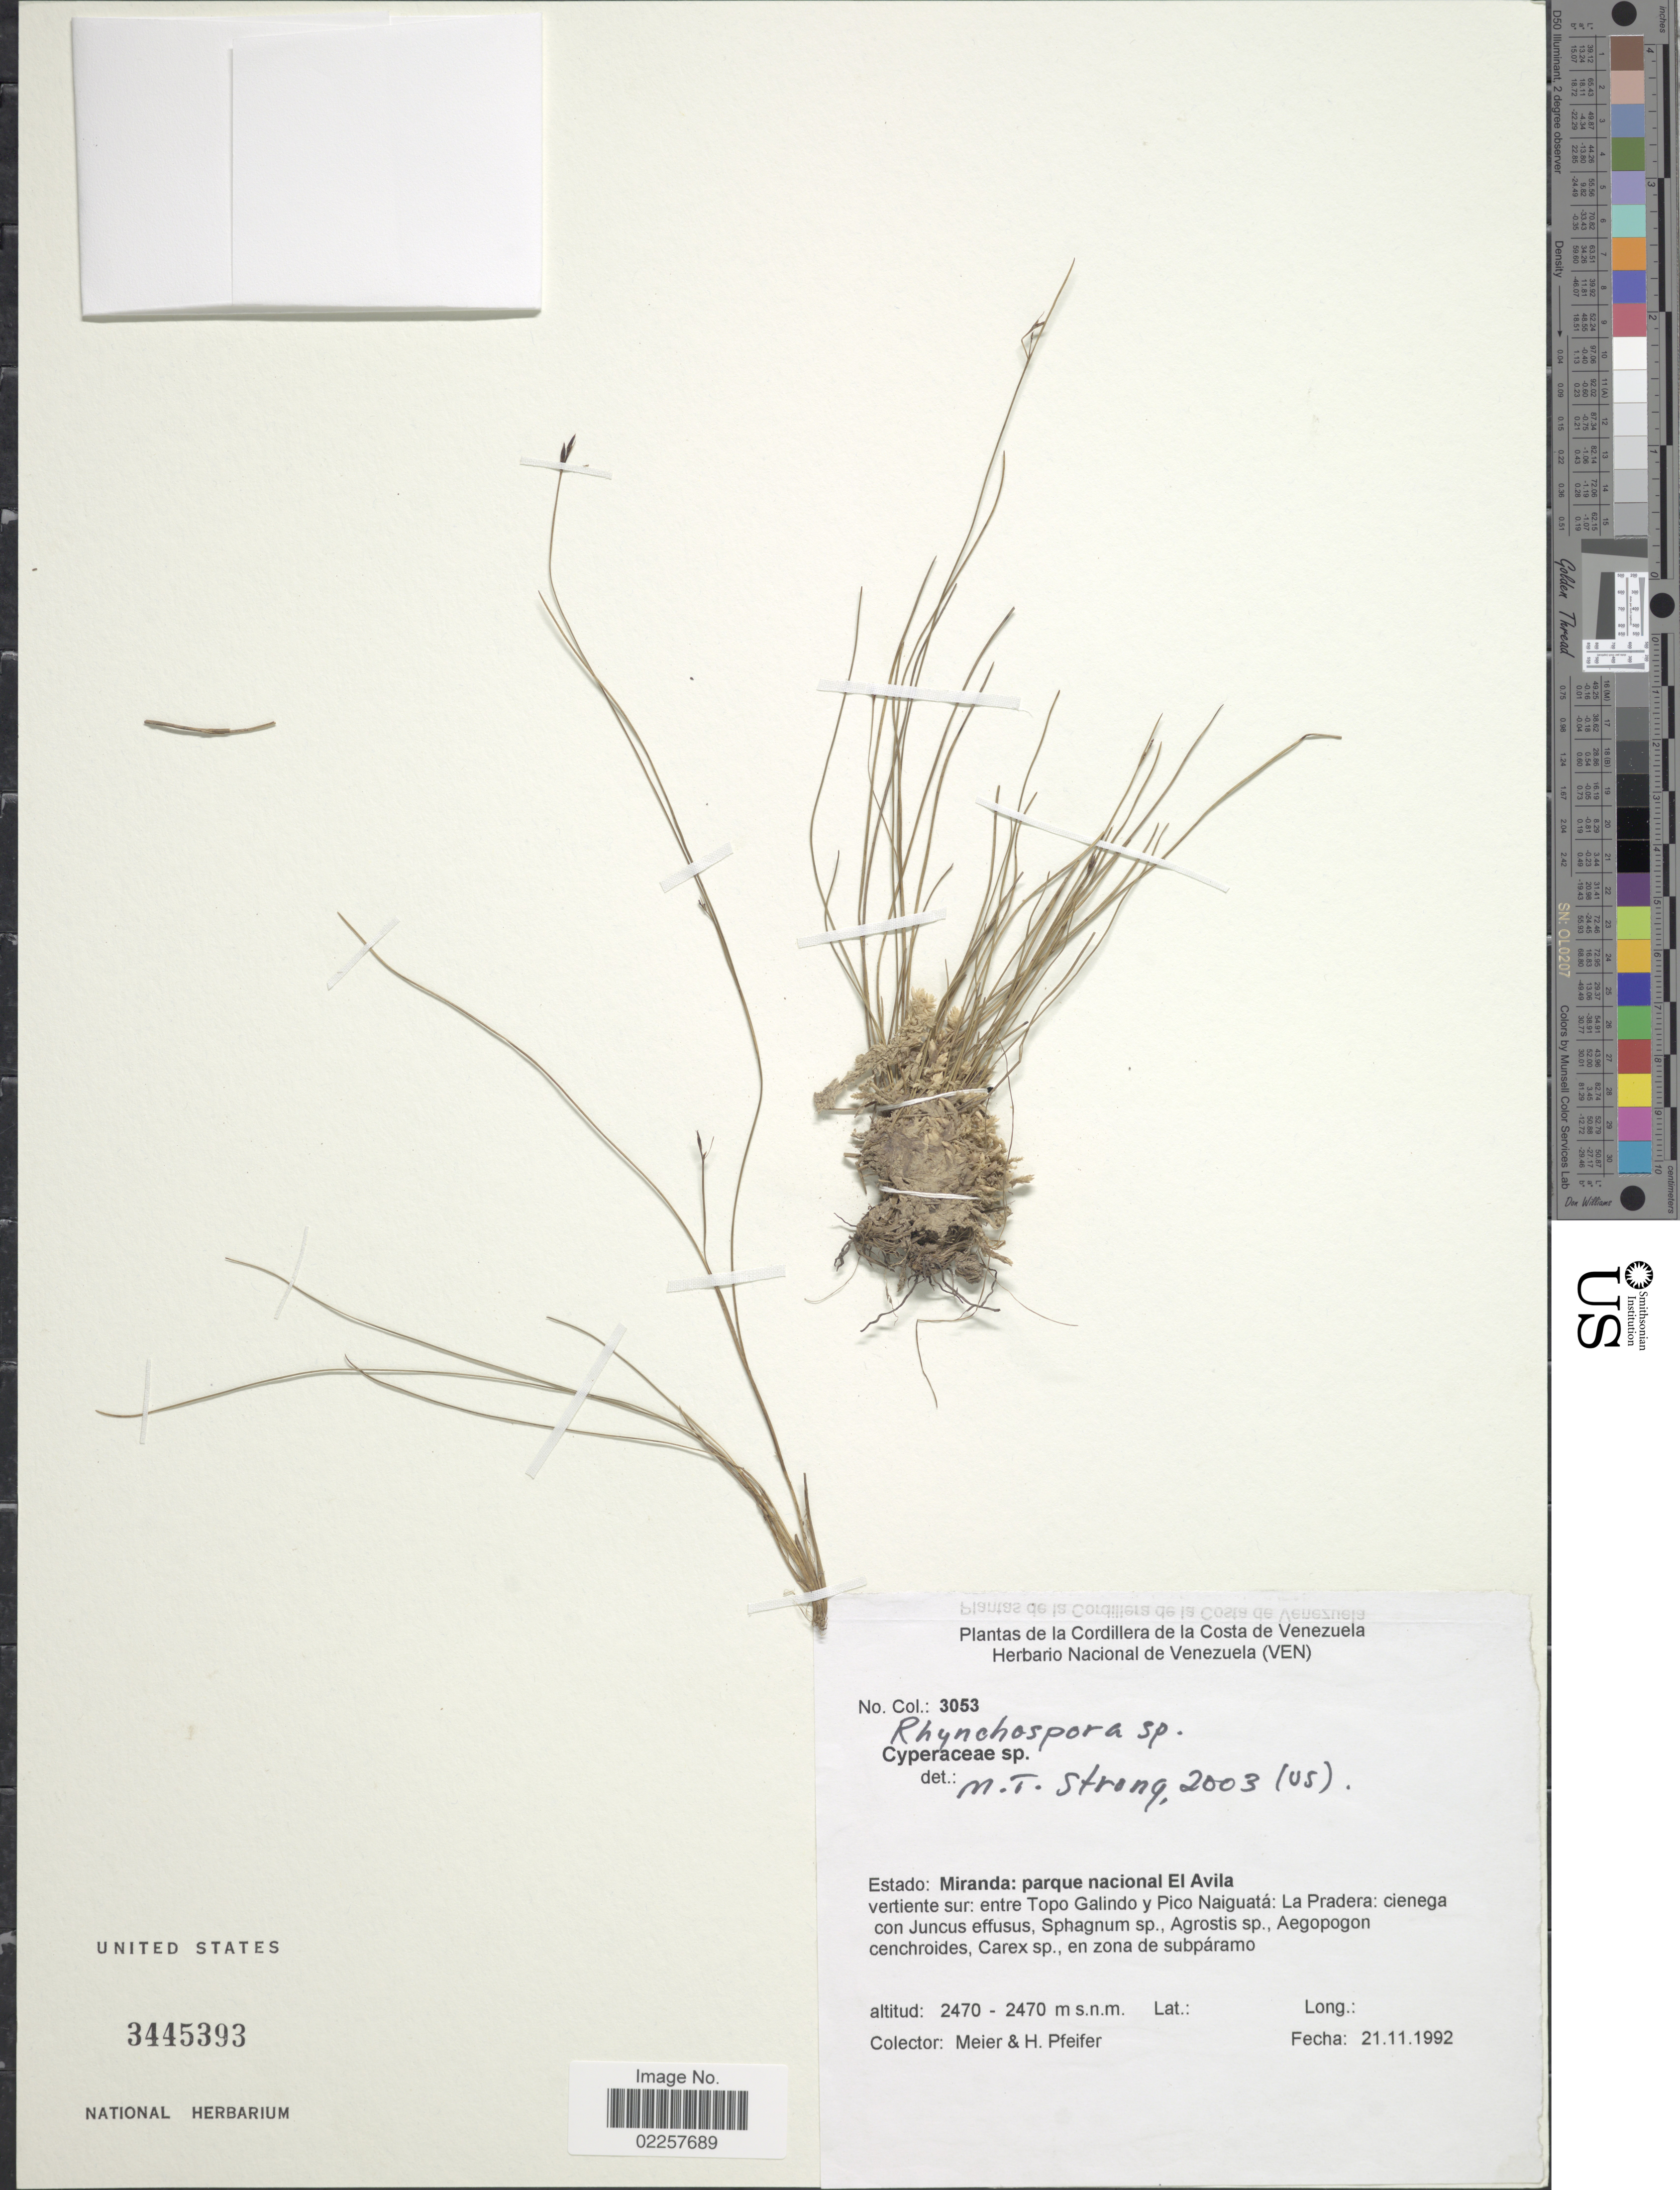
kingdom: Plantae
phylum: Tracheophyta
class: Liliopsida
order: Poales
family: Cyperaceae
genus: Rhynchospora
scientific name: Rhynchospora sp.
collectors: Meier & H. Pfeifer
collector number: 3053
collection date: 1992-11-21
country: Venezuela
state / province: Miranda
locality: Parque Nacional El Avila, vertiente sur: entre Topo Galindo y Pico Naiguata: La Pradera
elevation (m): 2470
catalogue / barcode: US 3445393